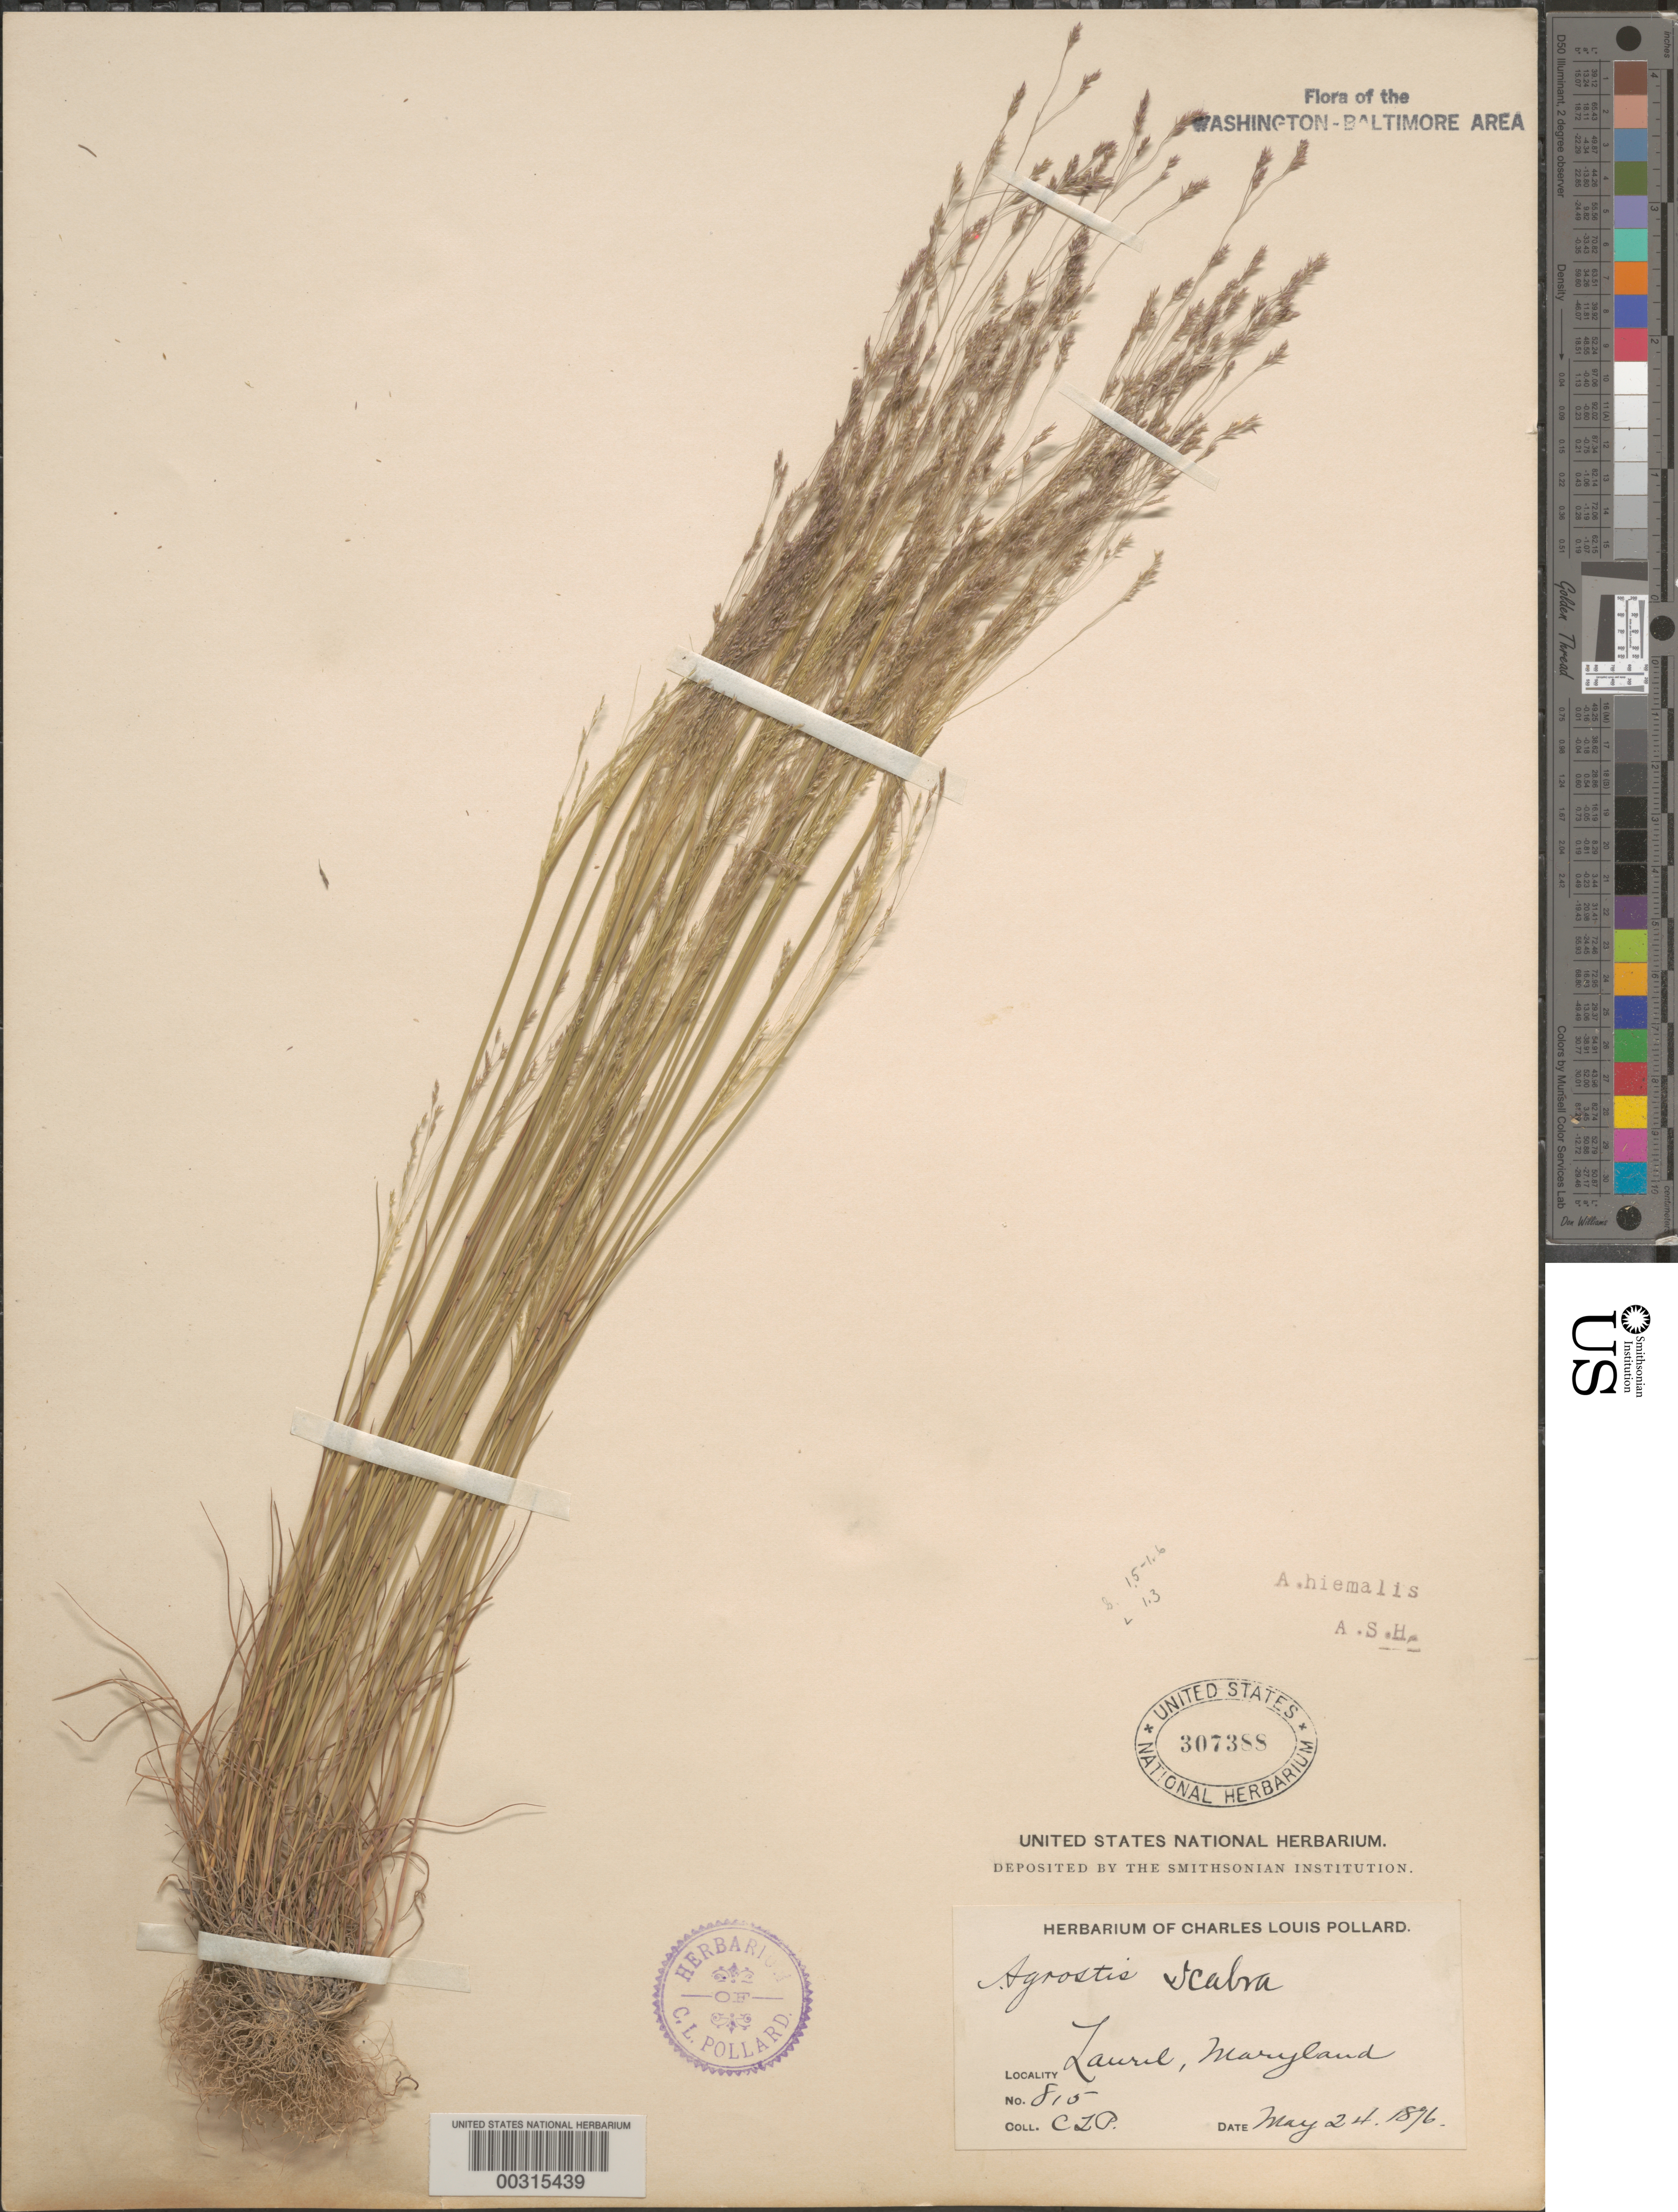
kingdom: Plantae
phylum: Tracheophyta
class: Liliopsida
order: Poales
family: Poaceae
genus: Agrostis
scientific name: Agrostis hyemalis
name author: (Walter) Britton et al.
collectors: C. L. Pollard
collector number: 815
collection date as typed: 25 May 1816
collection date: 1816-05-25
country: United States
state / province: Maryland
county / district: Prince George's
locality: Laurel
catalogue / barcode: US 307388